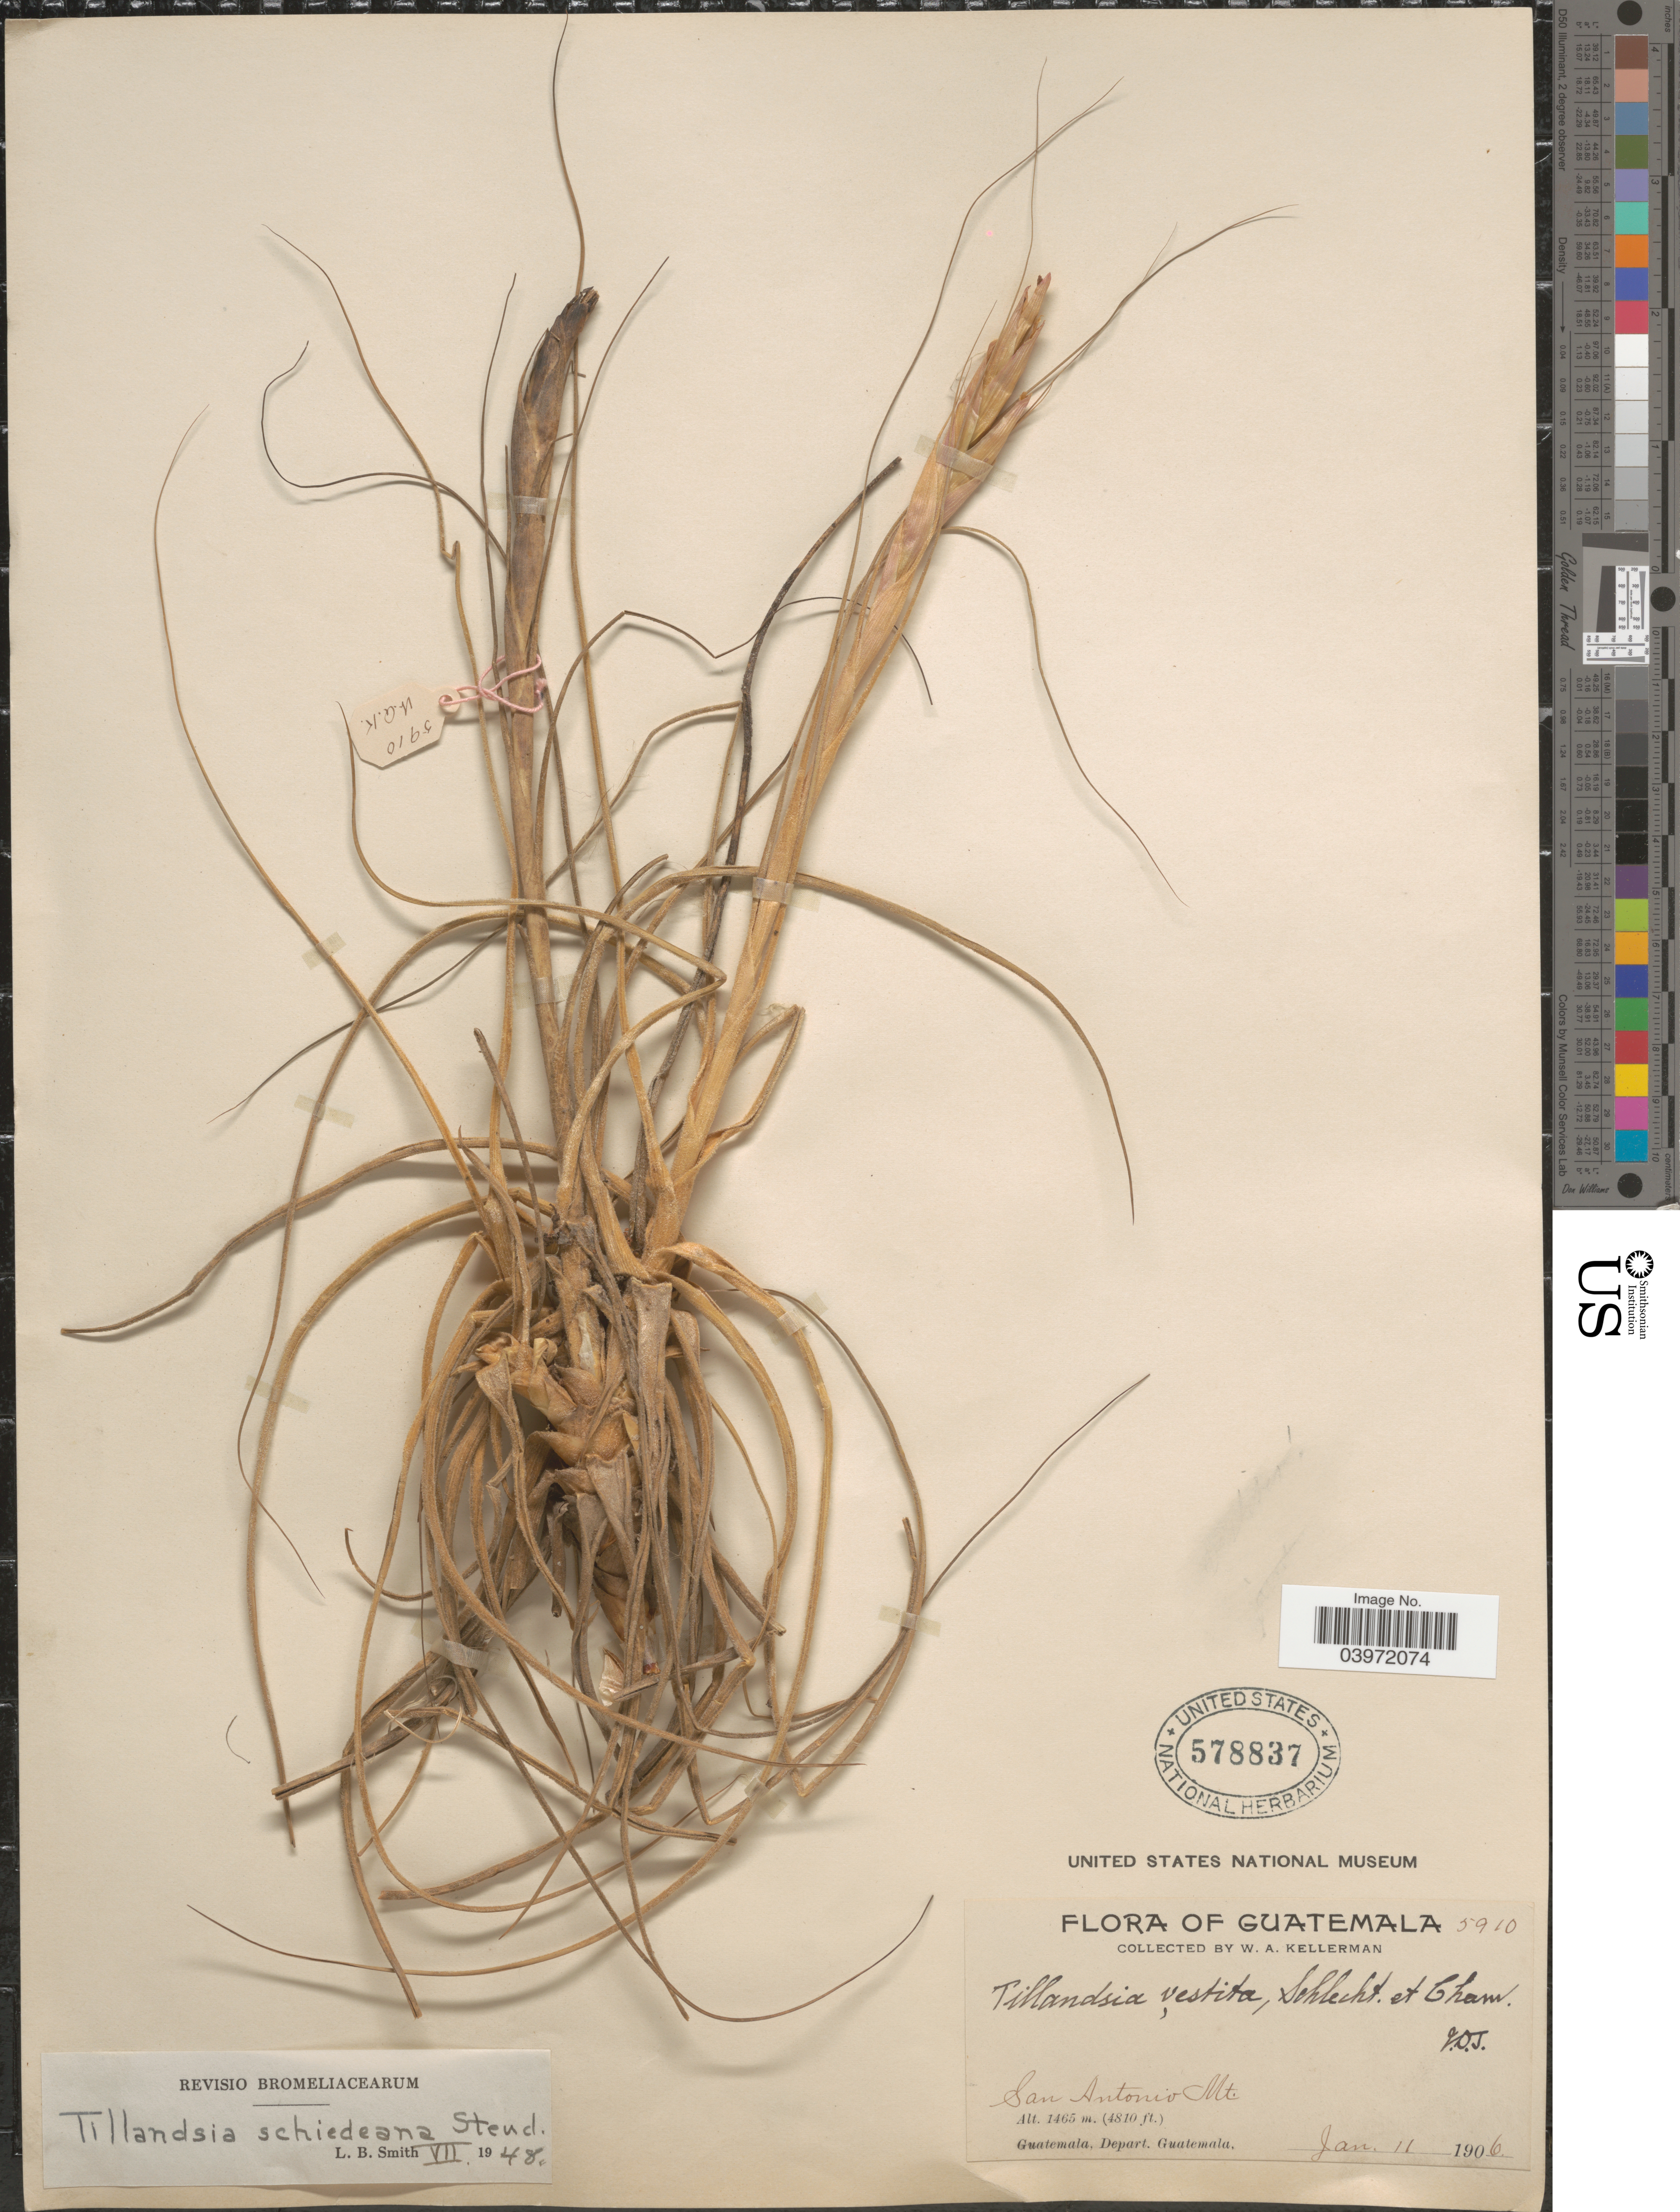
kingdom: Plantae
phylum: Tracheophyta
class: Liliopsida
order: Poales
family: Bromeliaceae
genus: Tillandsia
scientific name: Tillandsia schiedeana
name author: Steud.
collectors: W. Kellerman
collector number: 5910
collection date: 1906-01-11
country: Guatemala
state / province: Guatemala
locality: San Antonio Mt. Depart. Guatemala.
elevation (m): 1465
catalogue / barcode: US 578837